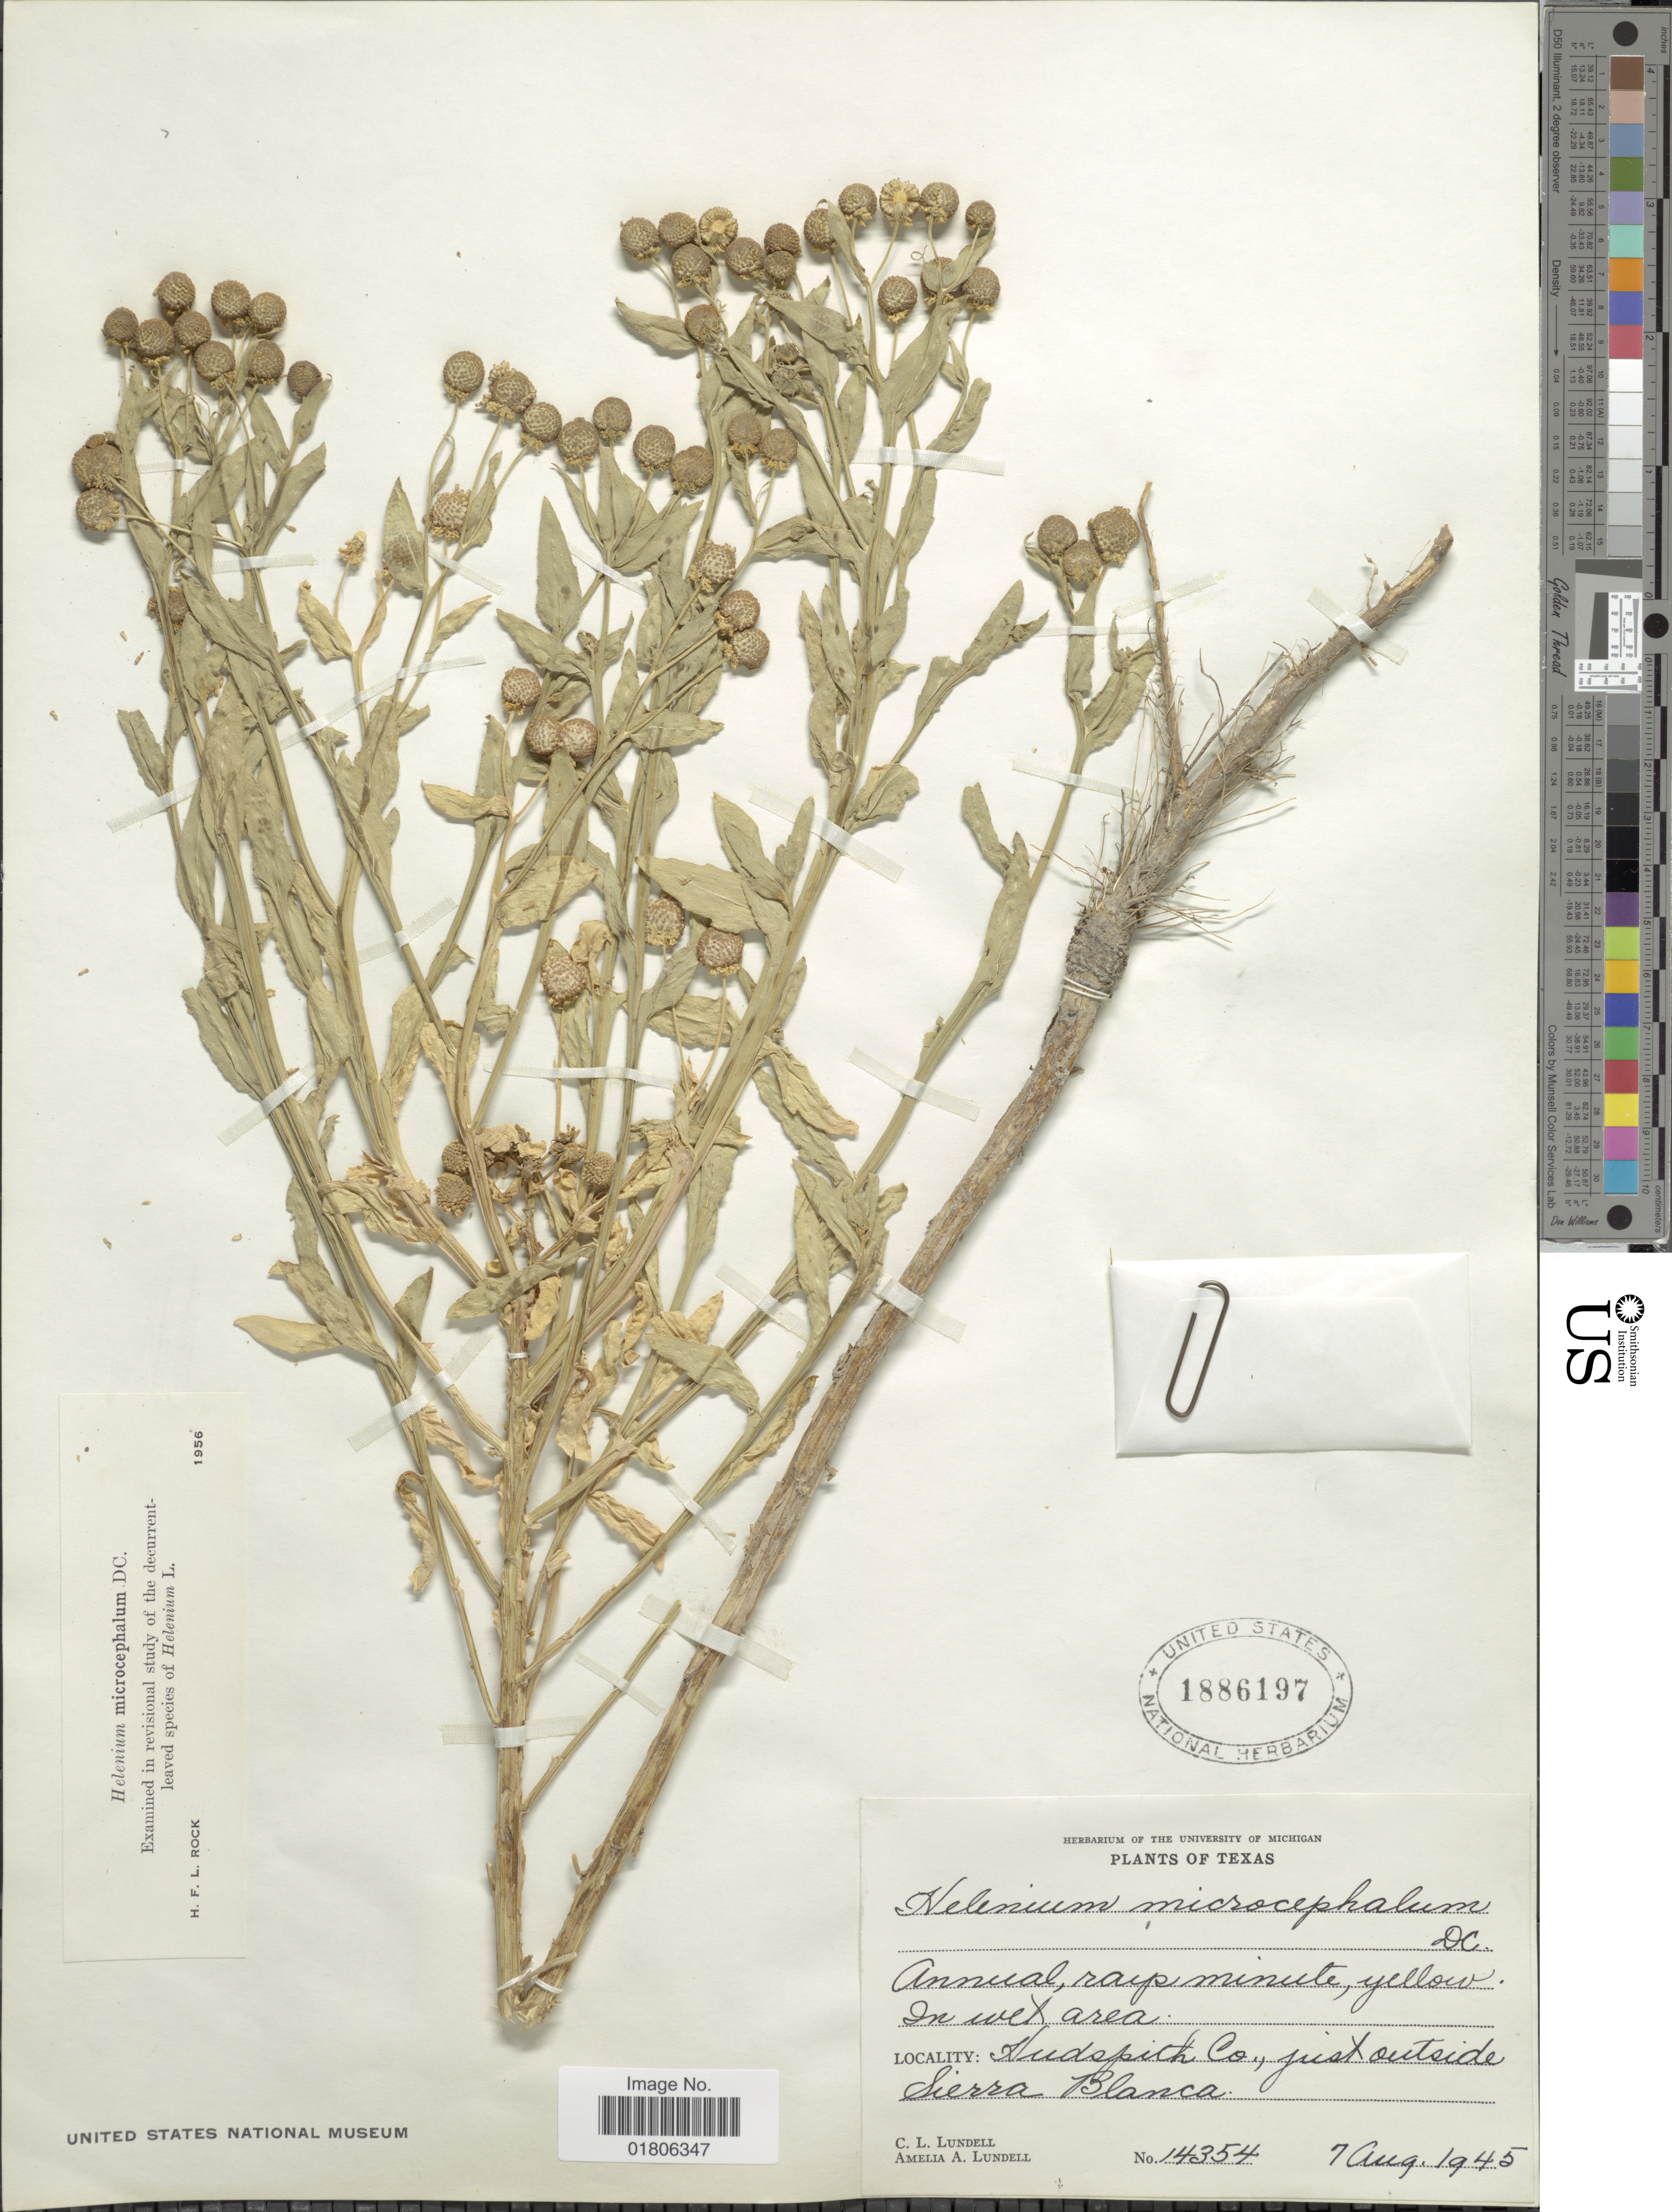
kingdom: Plantae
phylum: Tracheophyta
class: Magnoliopsida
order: Asterales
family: Asteraceae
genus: Helenium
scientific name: Helenium microcephalum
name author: DC.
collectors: C. L. Lundell & A. A. Lundell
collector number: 14354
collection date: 1945-08-07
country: United States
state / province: Texas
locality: Hudspitch Co., just outside Sierra Blanca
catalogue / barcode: US 1886197